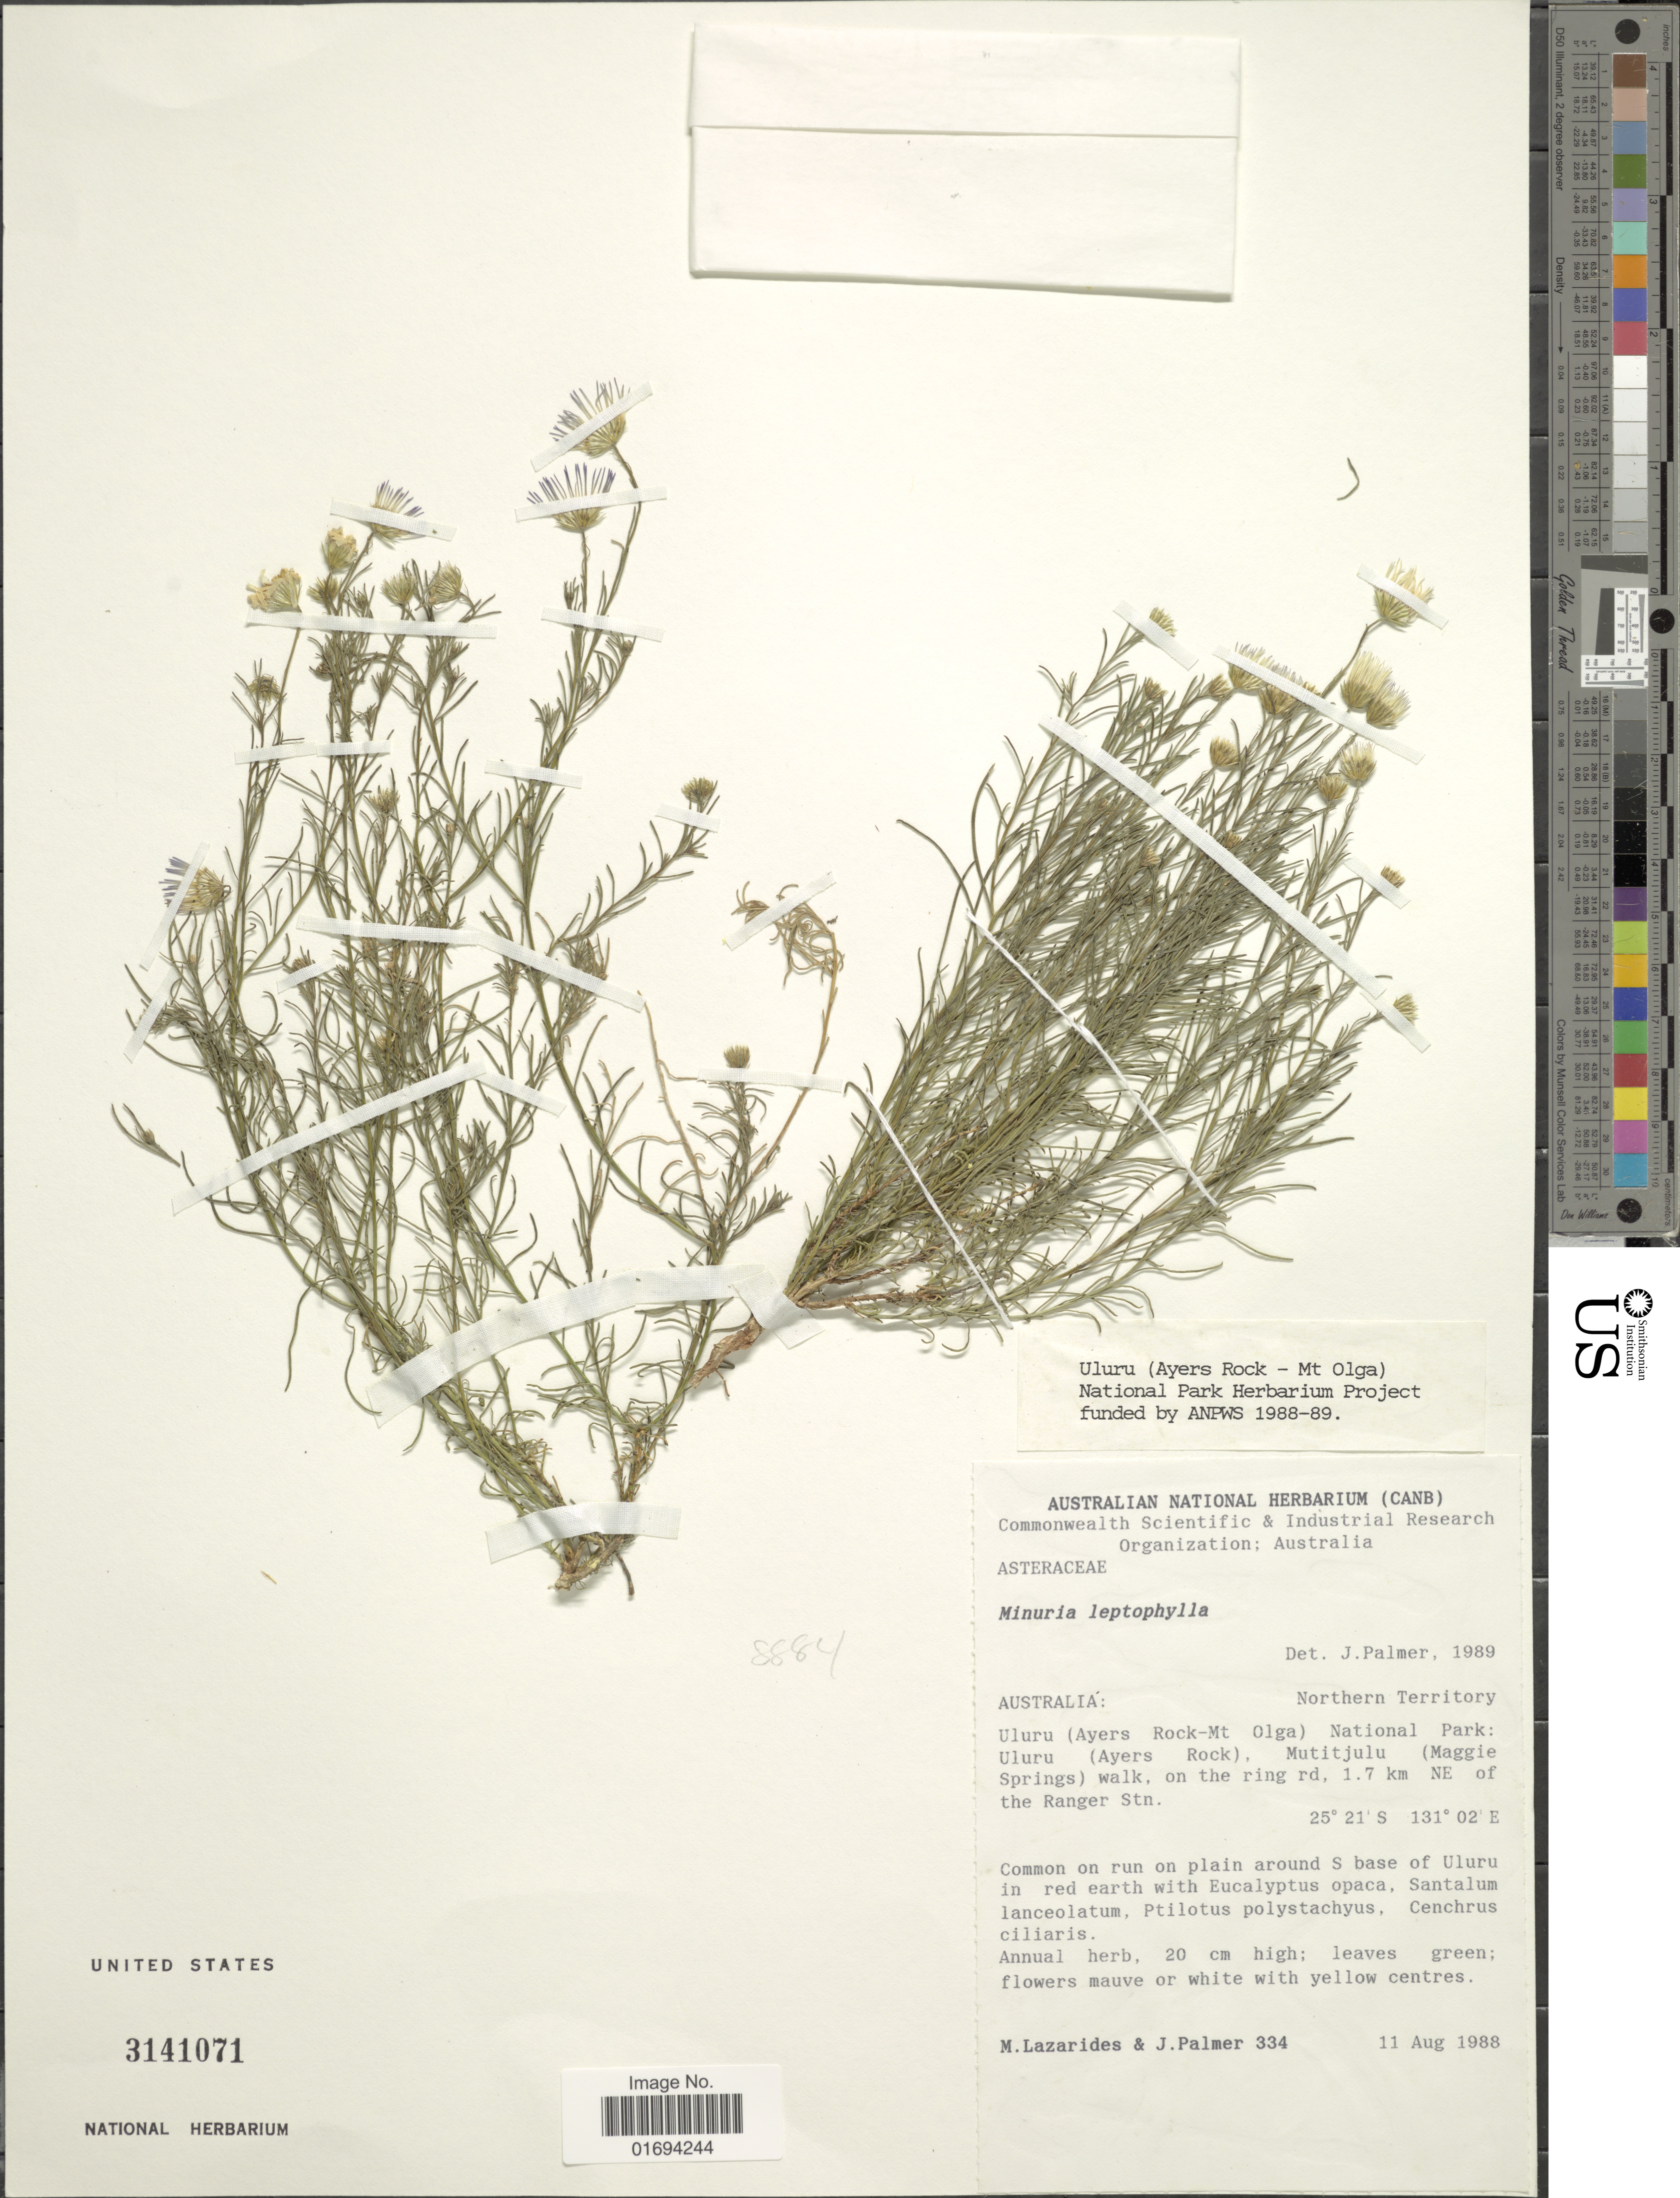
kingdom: Plantae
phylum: Tracheophyta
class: Magnoliopsida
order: Asterales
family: Asteraceae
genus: Minuria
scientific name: Minuria leptophylla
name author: DC.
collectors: M. Lazarides & J. Palmer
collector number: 334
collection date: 1988-08-11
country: Australia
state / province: Northern Territory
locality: Northern Territory, Uluru (Ayers Rock-Mt Olga) National Park: Uluru (Ayers Rock), Mutitjulu (Maggie Springs) walk, on the ring rd, 1.7 km NE of the Ranger Stn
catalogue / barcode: US 3141071